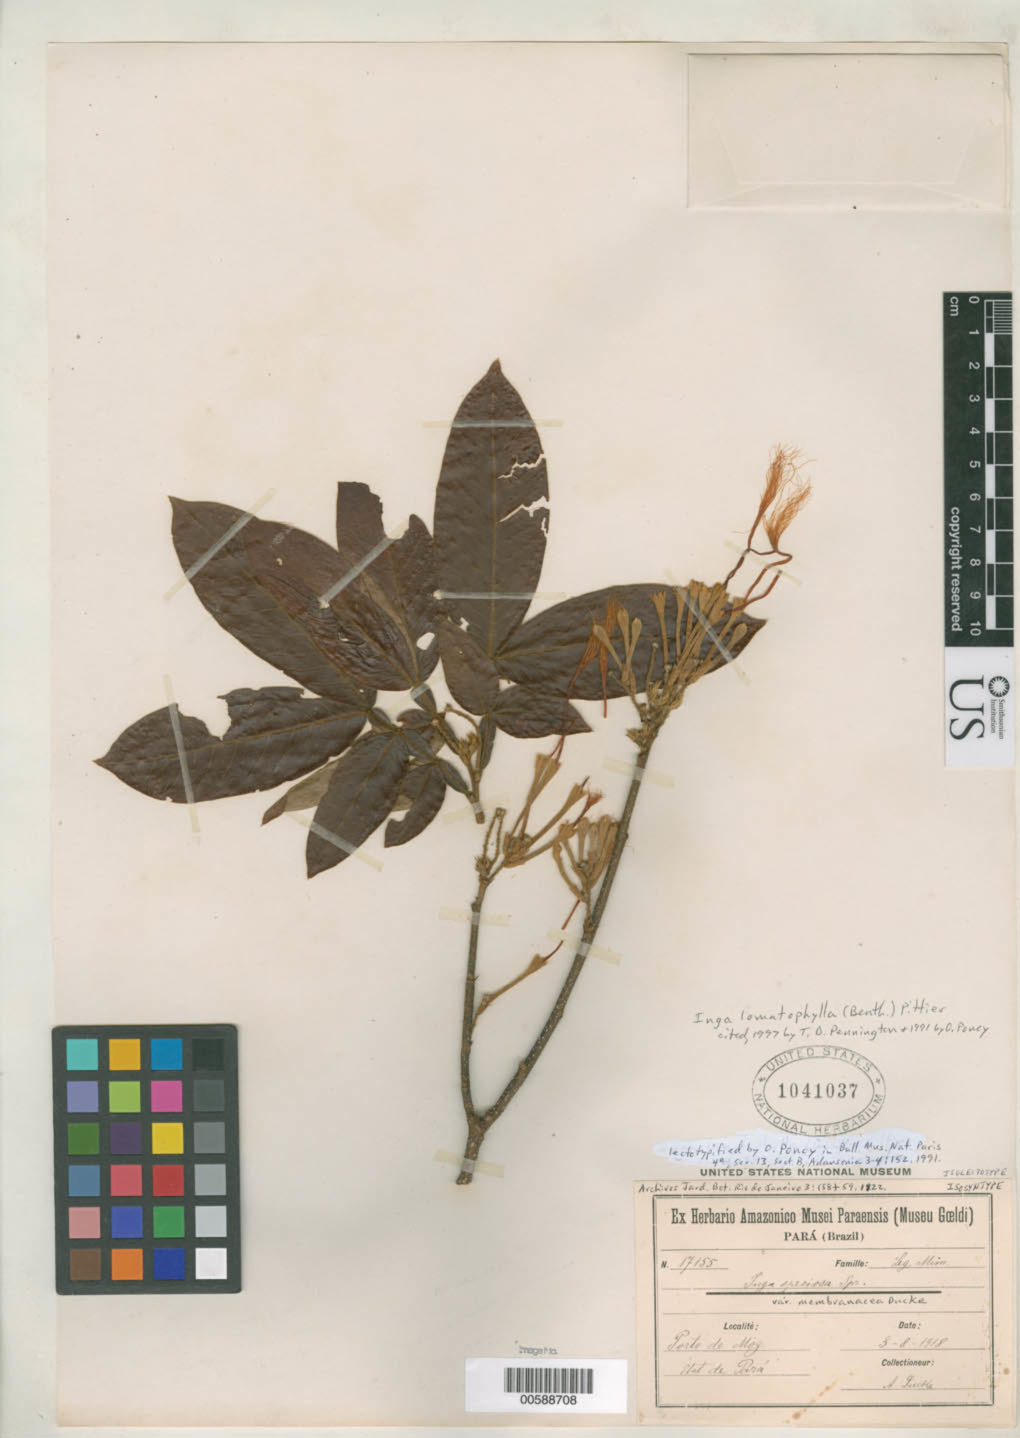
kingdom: Plantae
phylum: Tracheophyta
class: Magnoliopsida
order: Fabales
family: Fabaceae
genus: Inga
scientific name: Inga speciosa var. membranacea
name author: Ducke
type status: Isolectotype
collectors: A. Ducke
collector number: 17155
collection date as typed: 03 Aug 1918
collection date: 1918-08-03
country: Brazil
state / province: Pará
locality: Porto de Moz.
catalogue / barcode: US 1041037